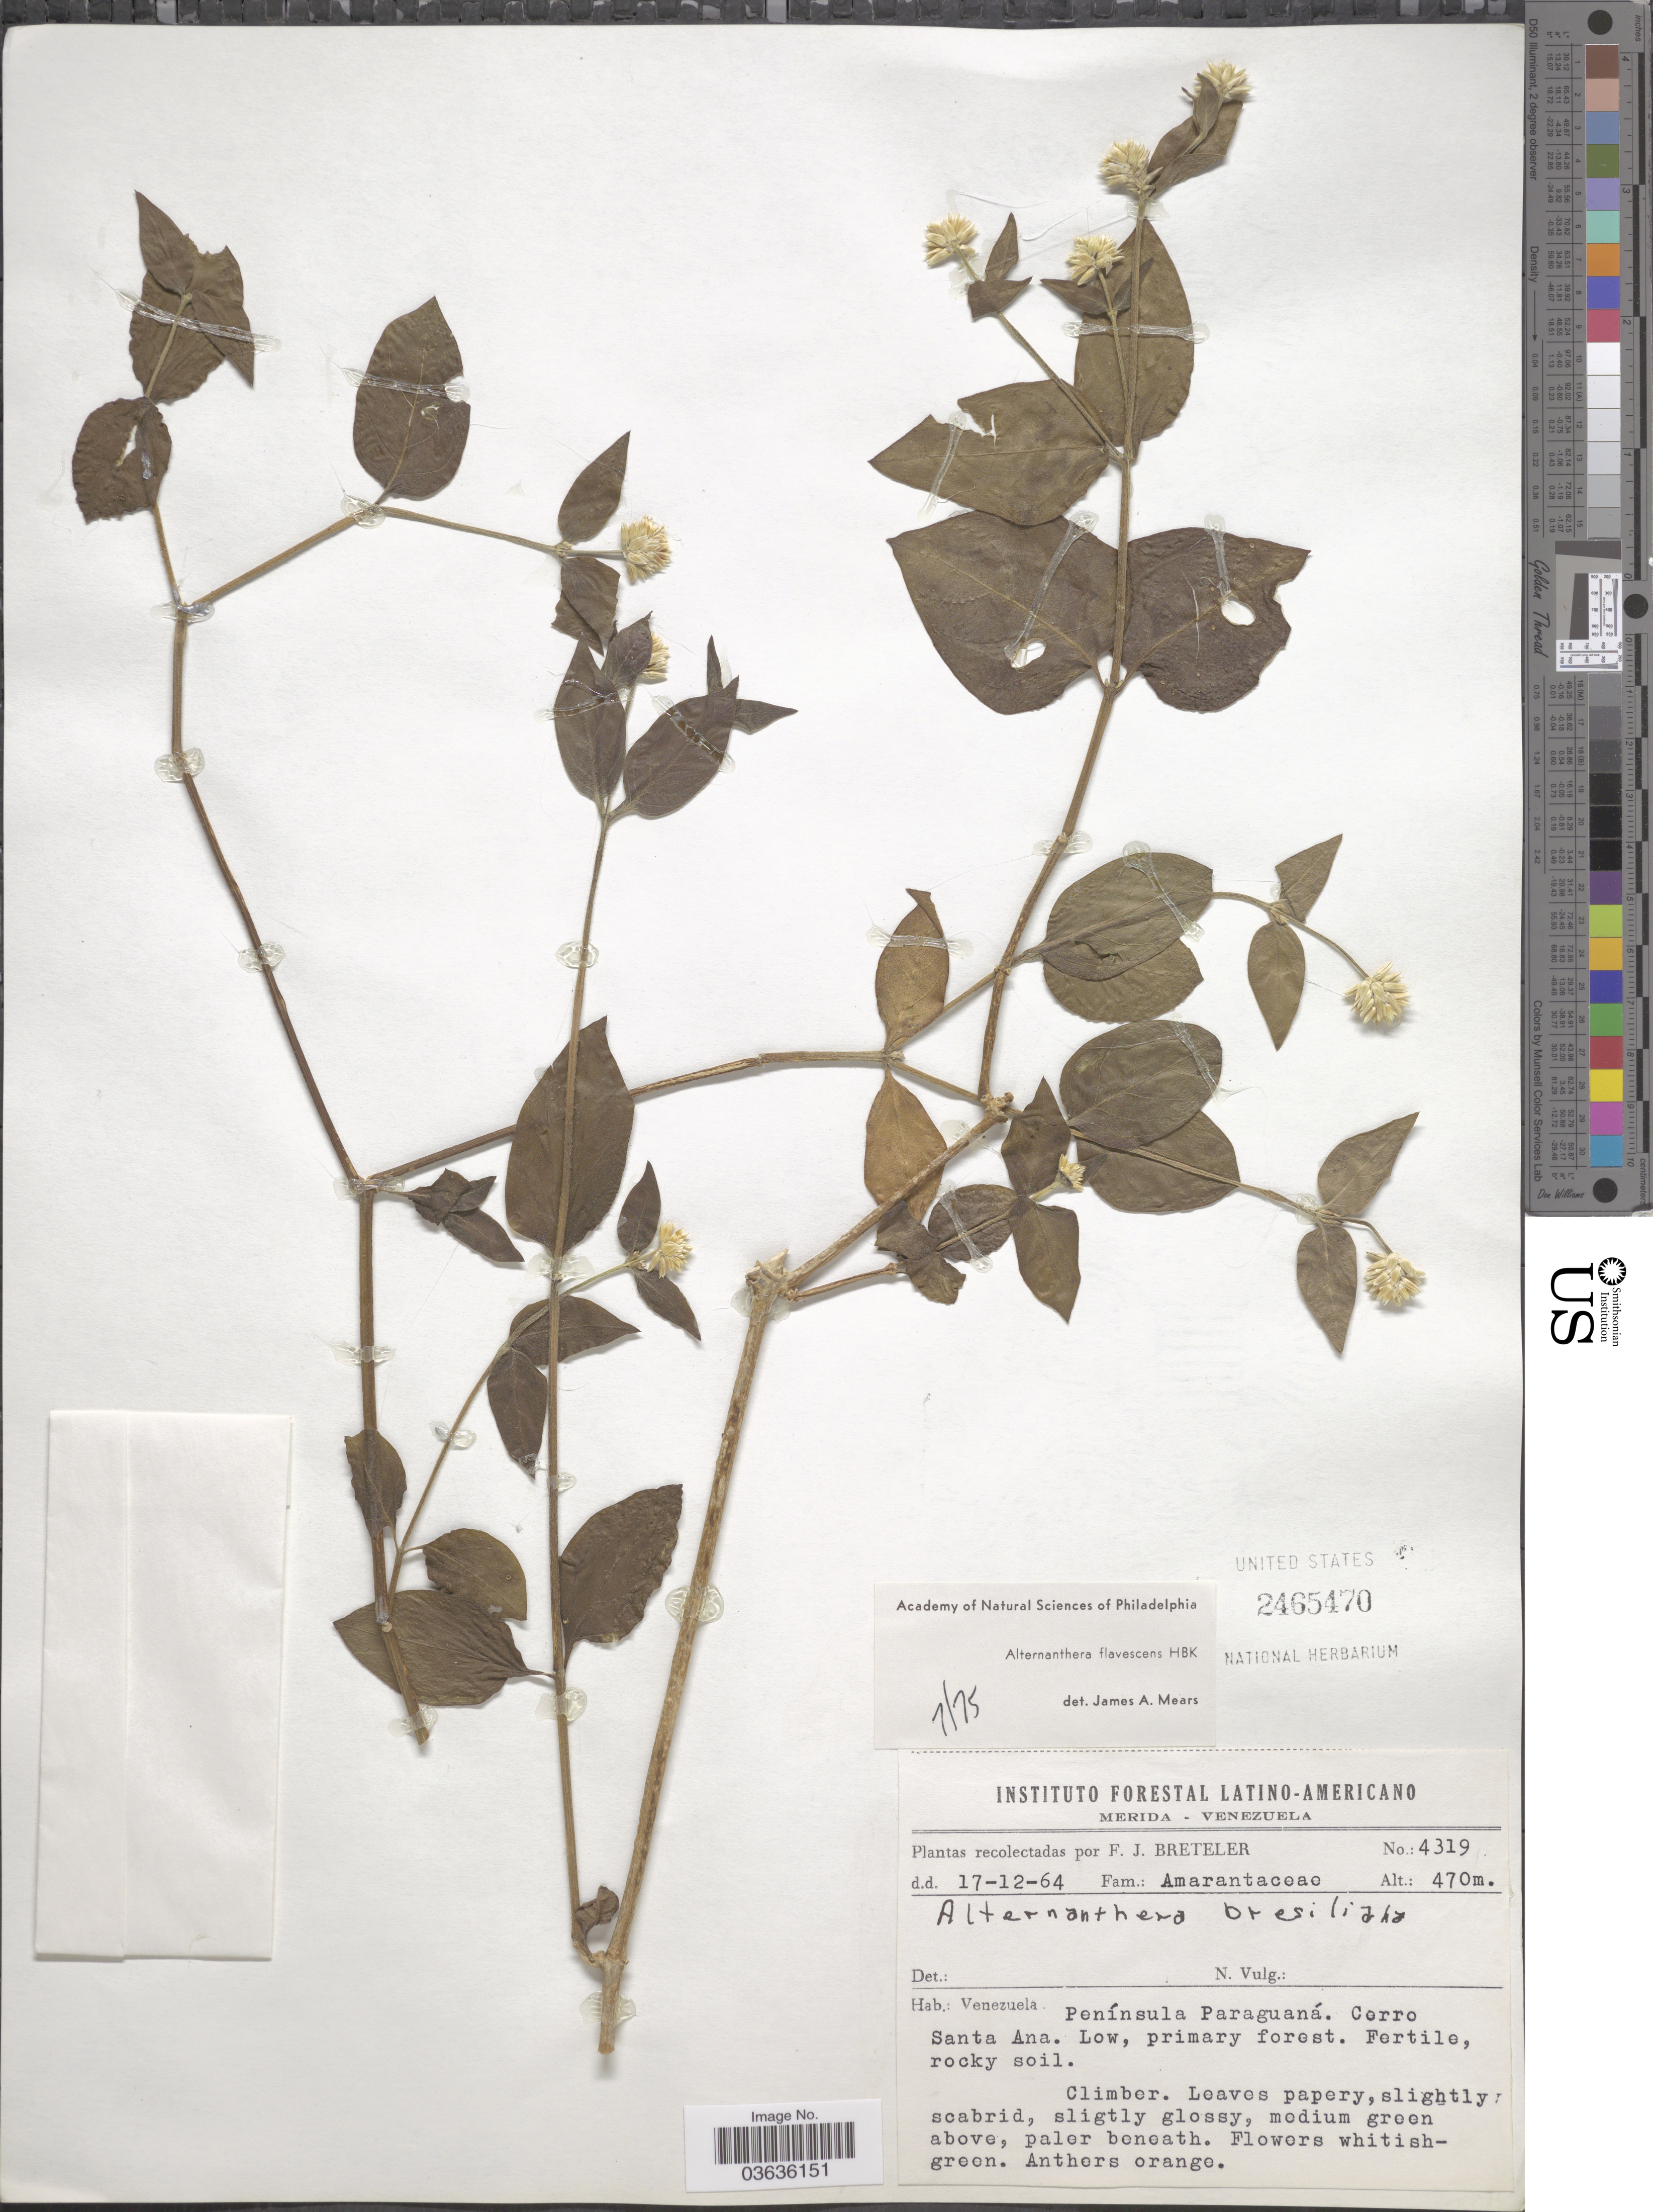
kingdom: Plantae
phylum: Tracheophyta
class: Magnoliopsida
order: Caryophyllales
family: Amaranthaceae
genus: Alternanthera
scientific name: Alternanthera flavescens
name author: Kunth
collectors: F. J. Breteler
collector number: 4319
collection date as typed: Transcribed d/m/y: 17/12/64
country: Venezuela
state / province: Mérida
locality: Península Paraguaná. Cerro Santa Ana.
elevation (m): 470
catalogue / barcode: US 2465470